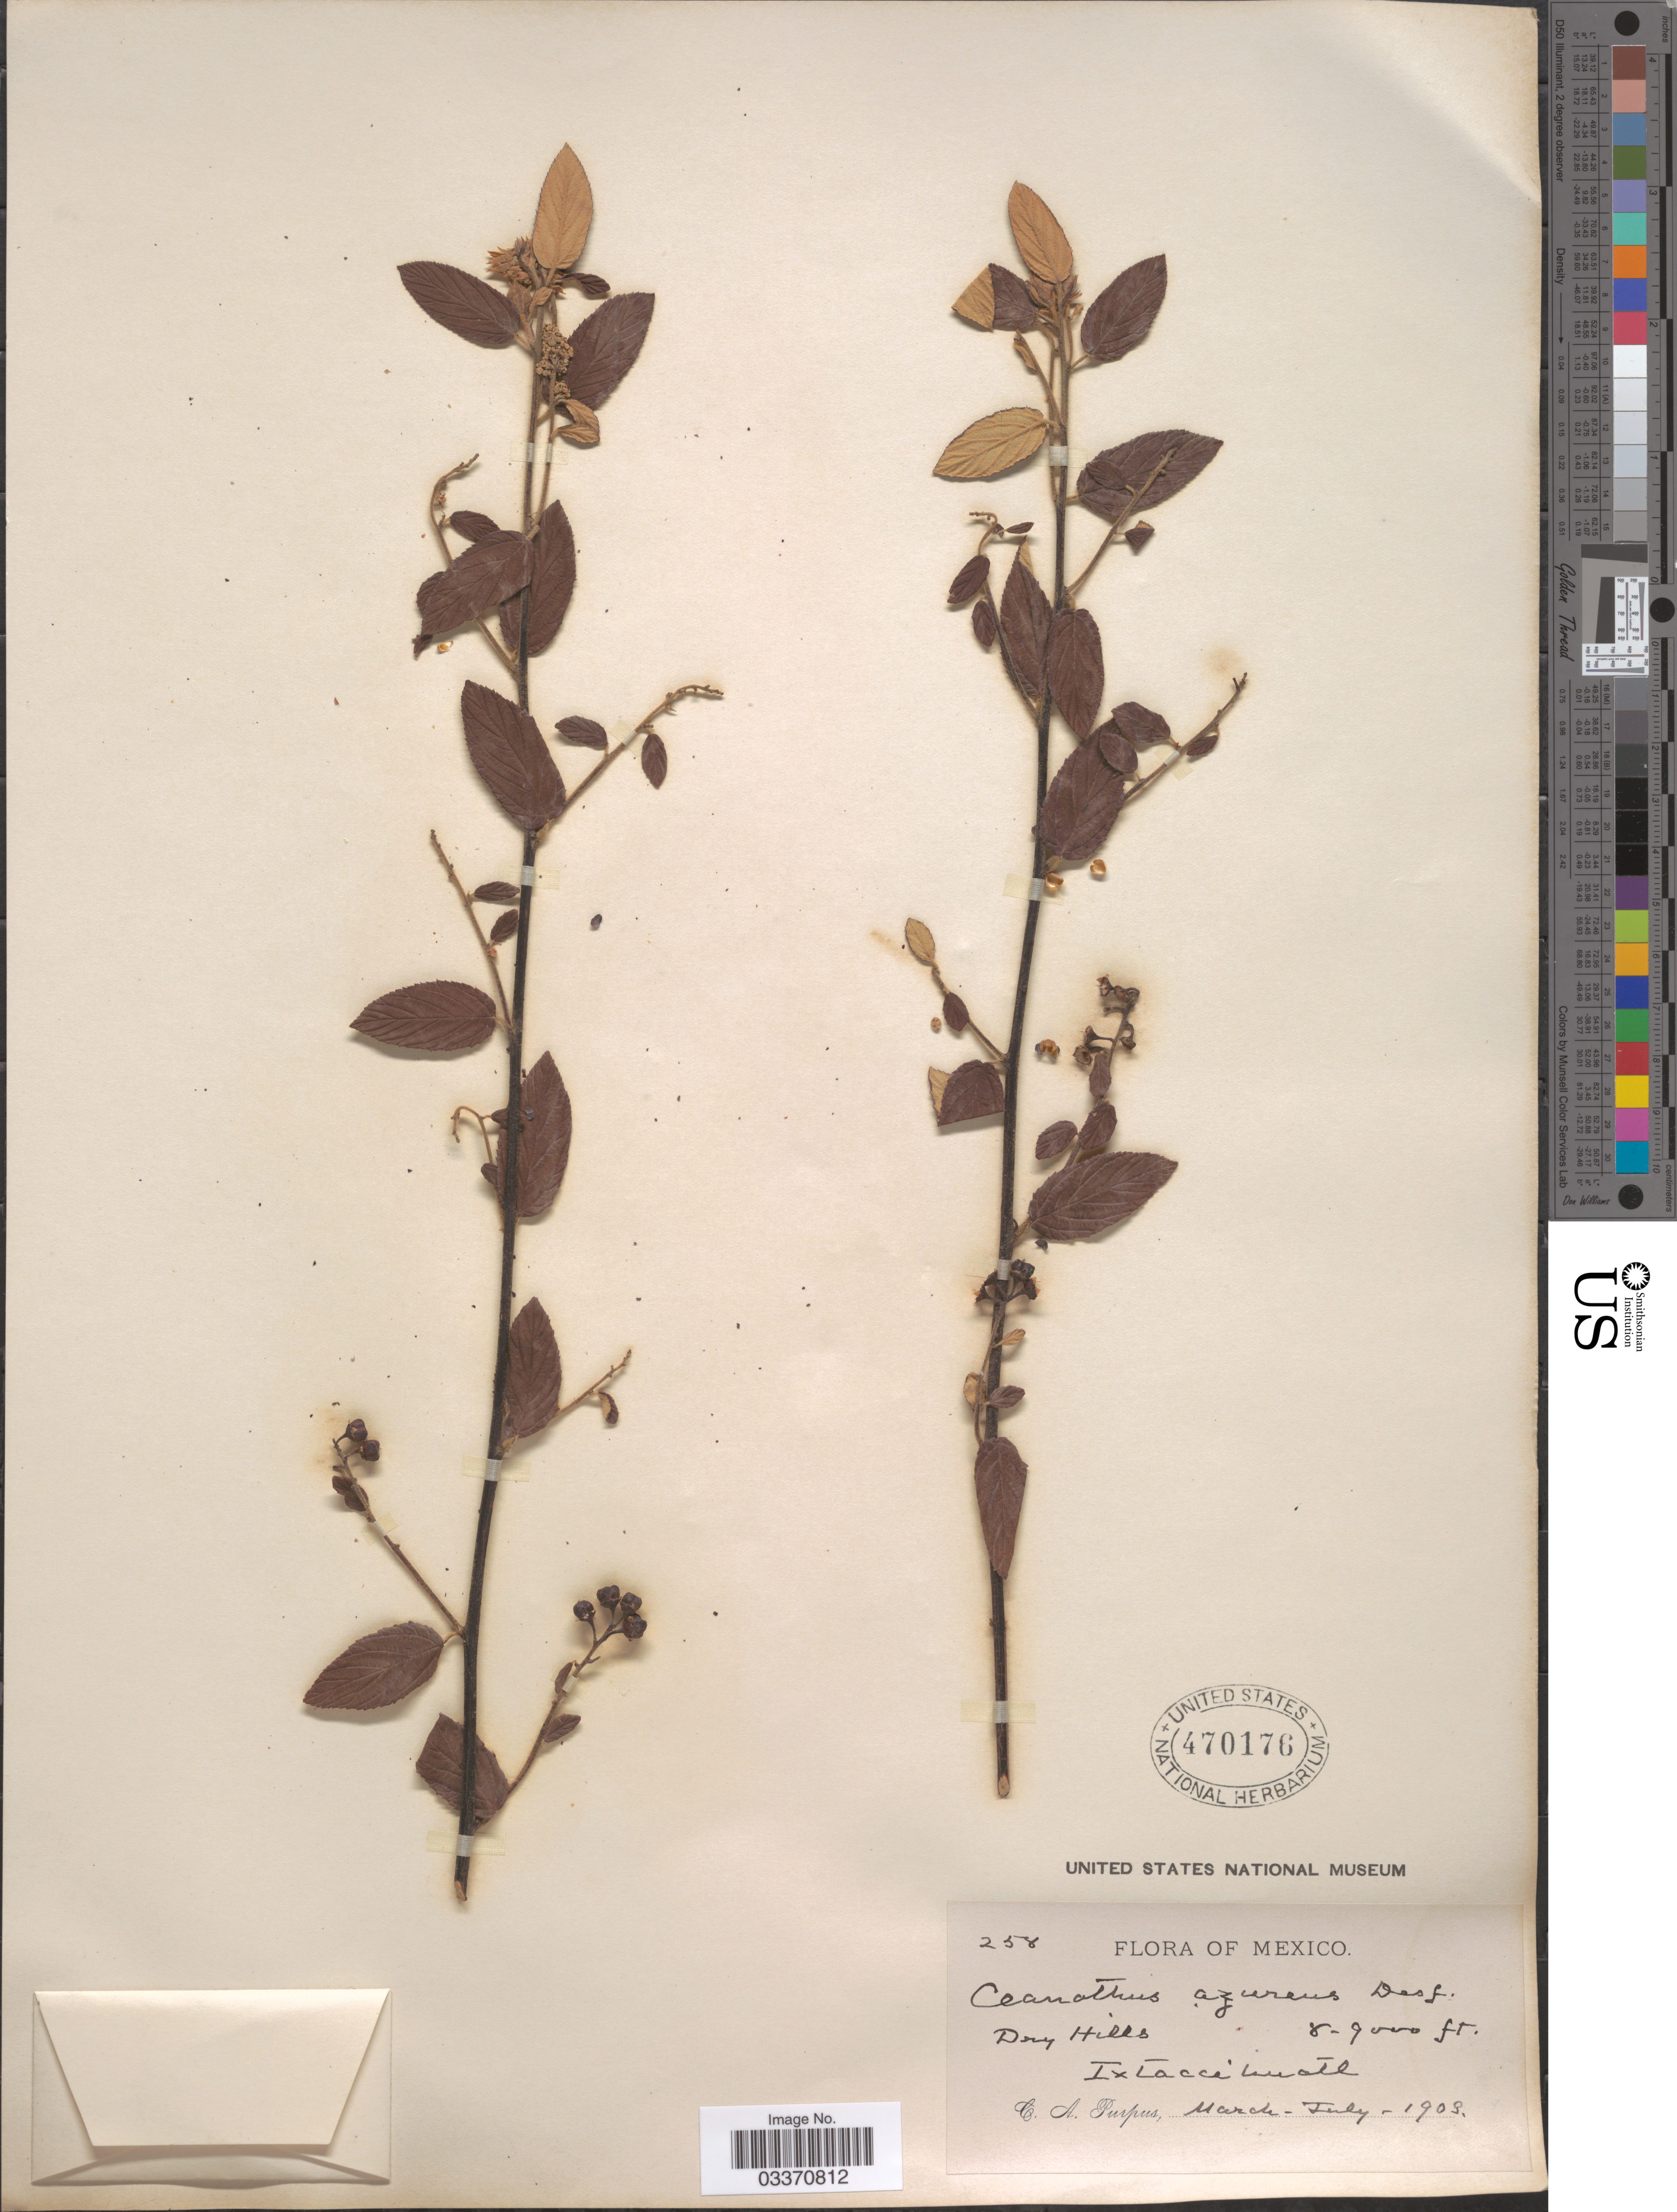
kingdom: Plantae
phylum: Tracheophyta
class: Magnoliopsida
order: Rosales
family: Rhamnaceae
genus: Ceanothus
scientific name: Ceanothus caeruleus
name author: Lag.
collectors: C. A. Purpus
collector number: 258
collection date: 1903-03/1903-07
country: Mexico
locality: Ixtaccihuatl.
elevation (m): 2438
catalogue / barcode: US 470176